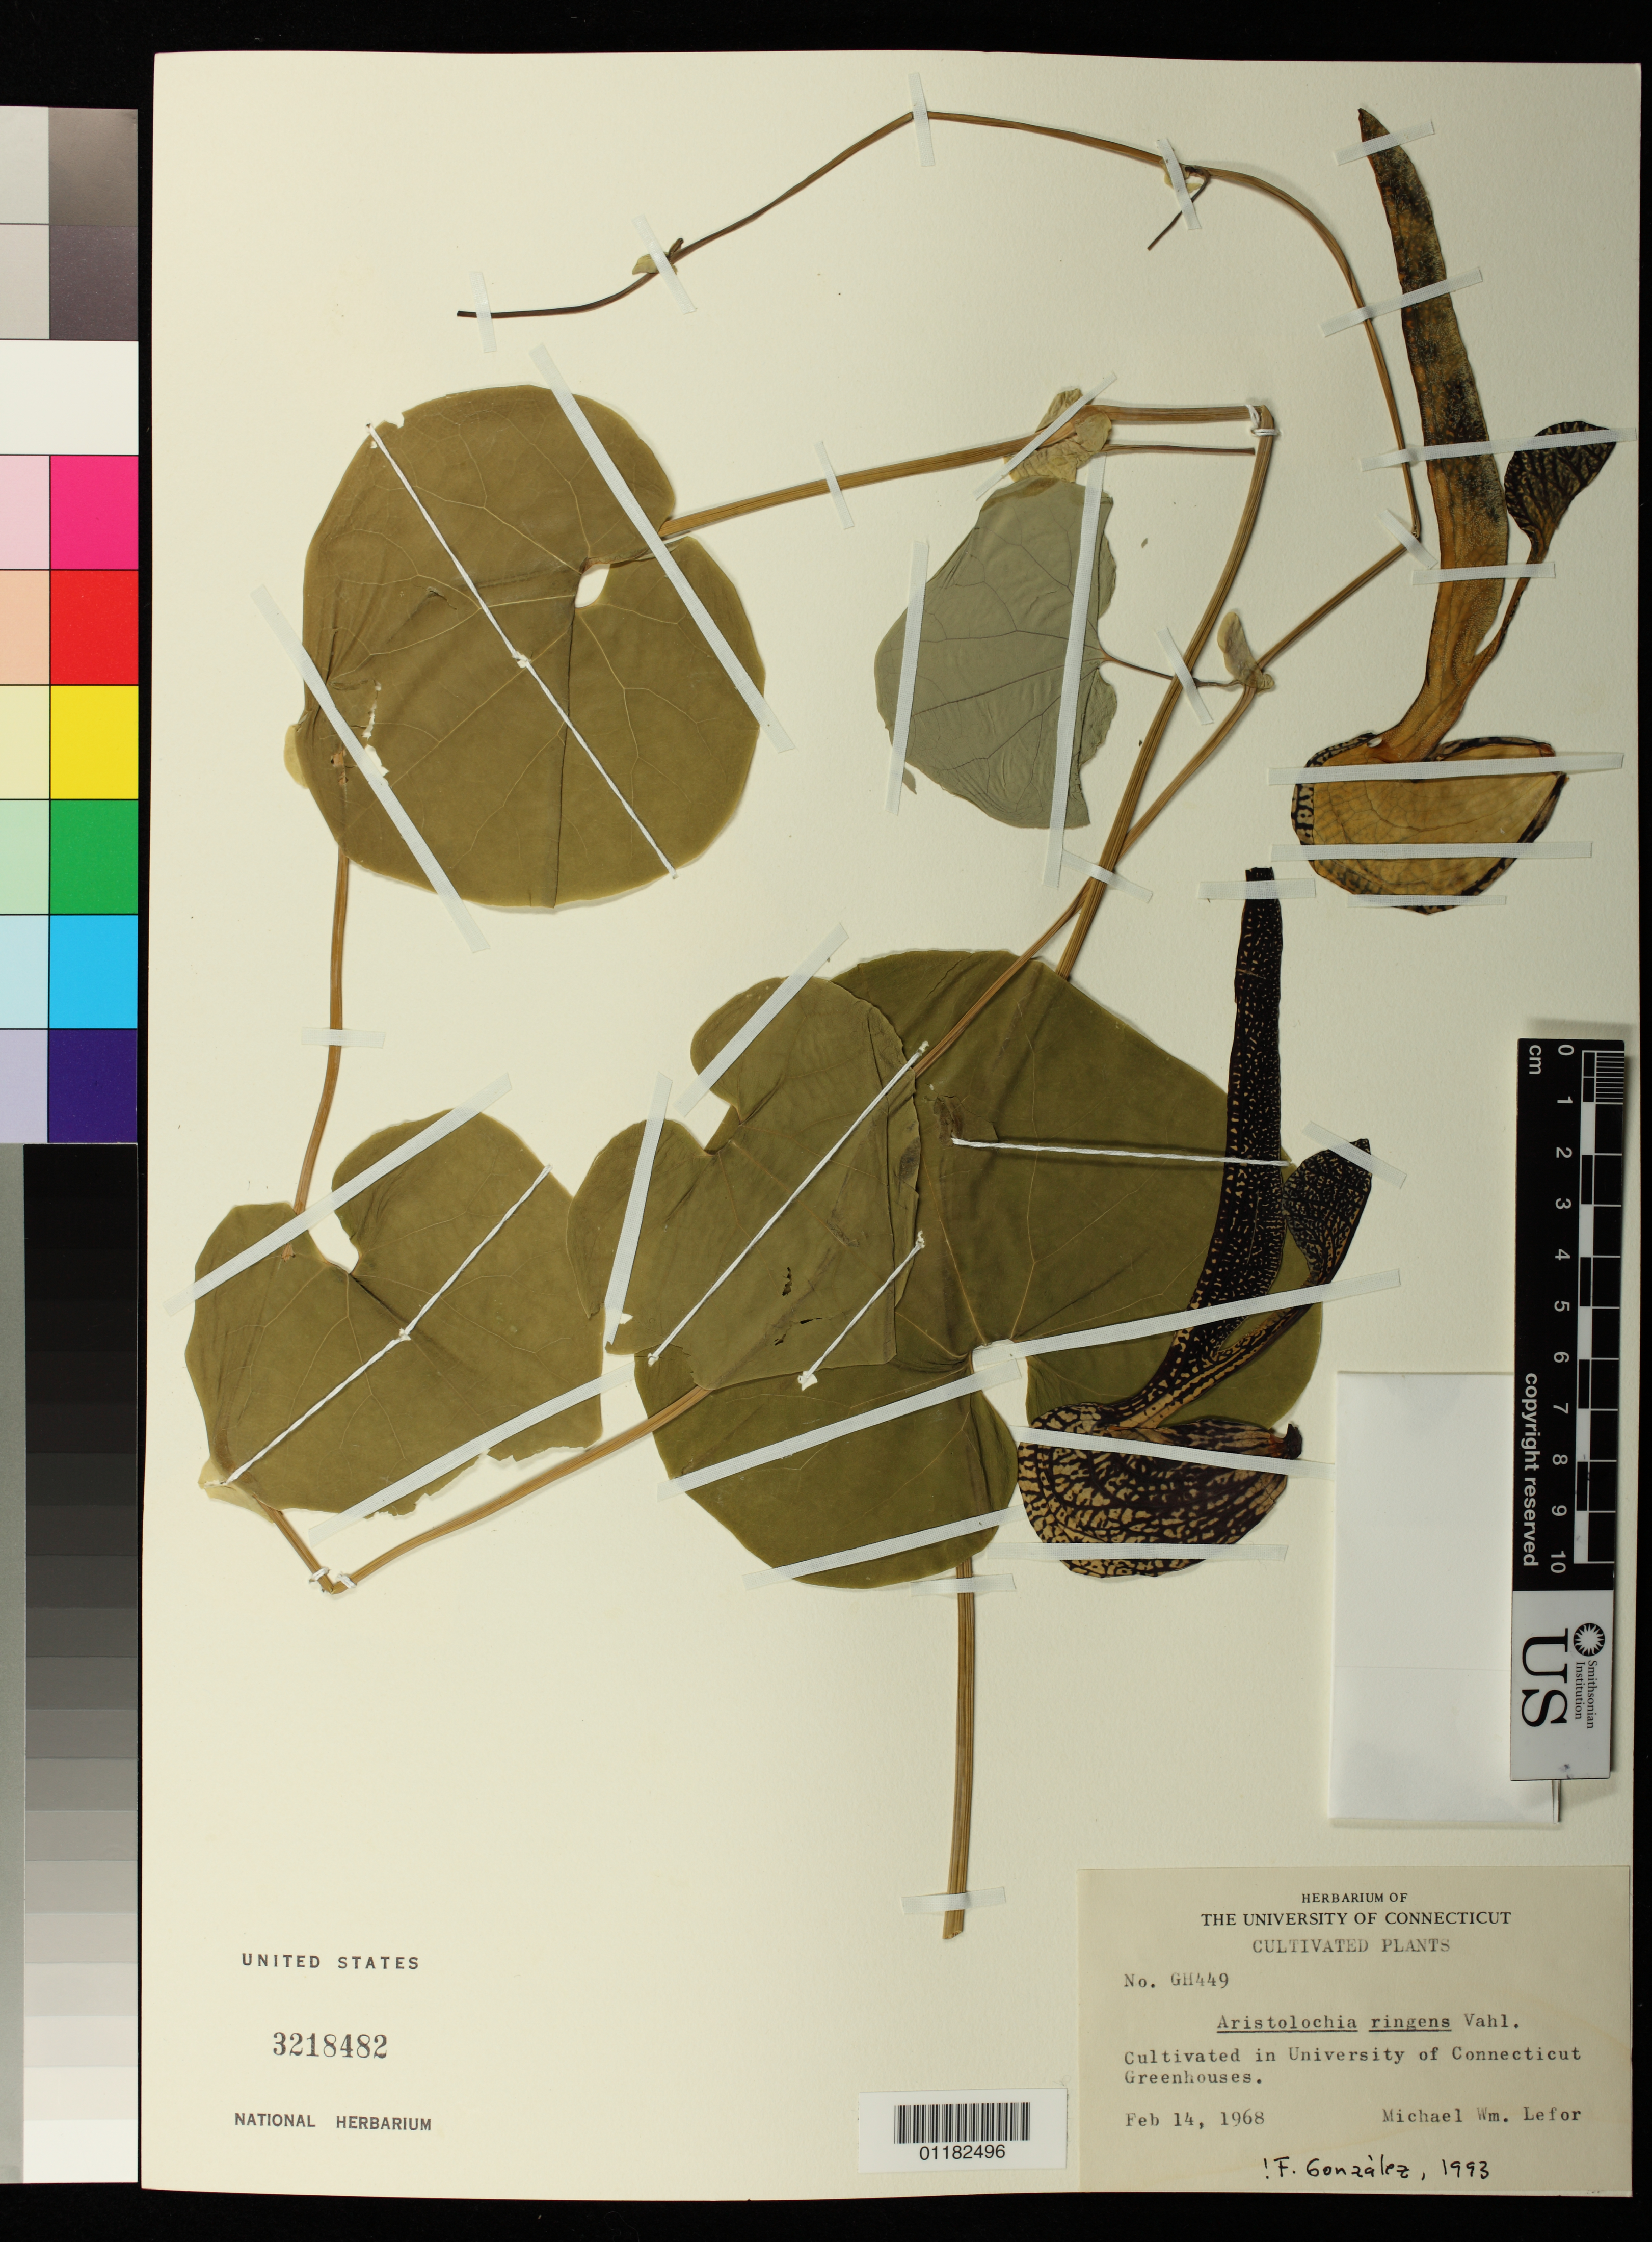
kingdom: Plantae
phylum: Tracheophyta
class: Magnoliopsida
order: Piperales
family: Aristolochiaceae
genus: Aristolochia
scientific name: Aristolochia ringens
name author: Vahl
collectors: M. W. Lefor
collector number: GH449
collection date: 1968-02-14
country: United States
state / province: Connecticut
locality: University of Connecticut Greenhouse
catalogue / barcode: US 3218482